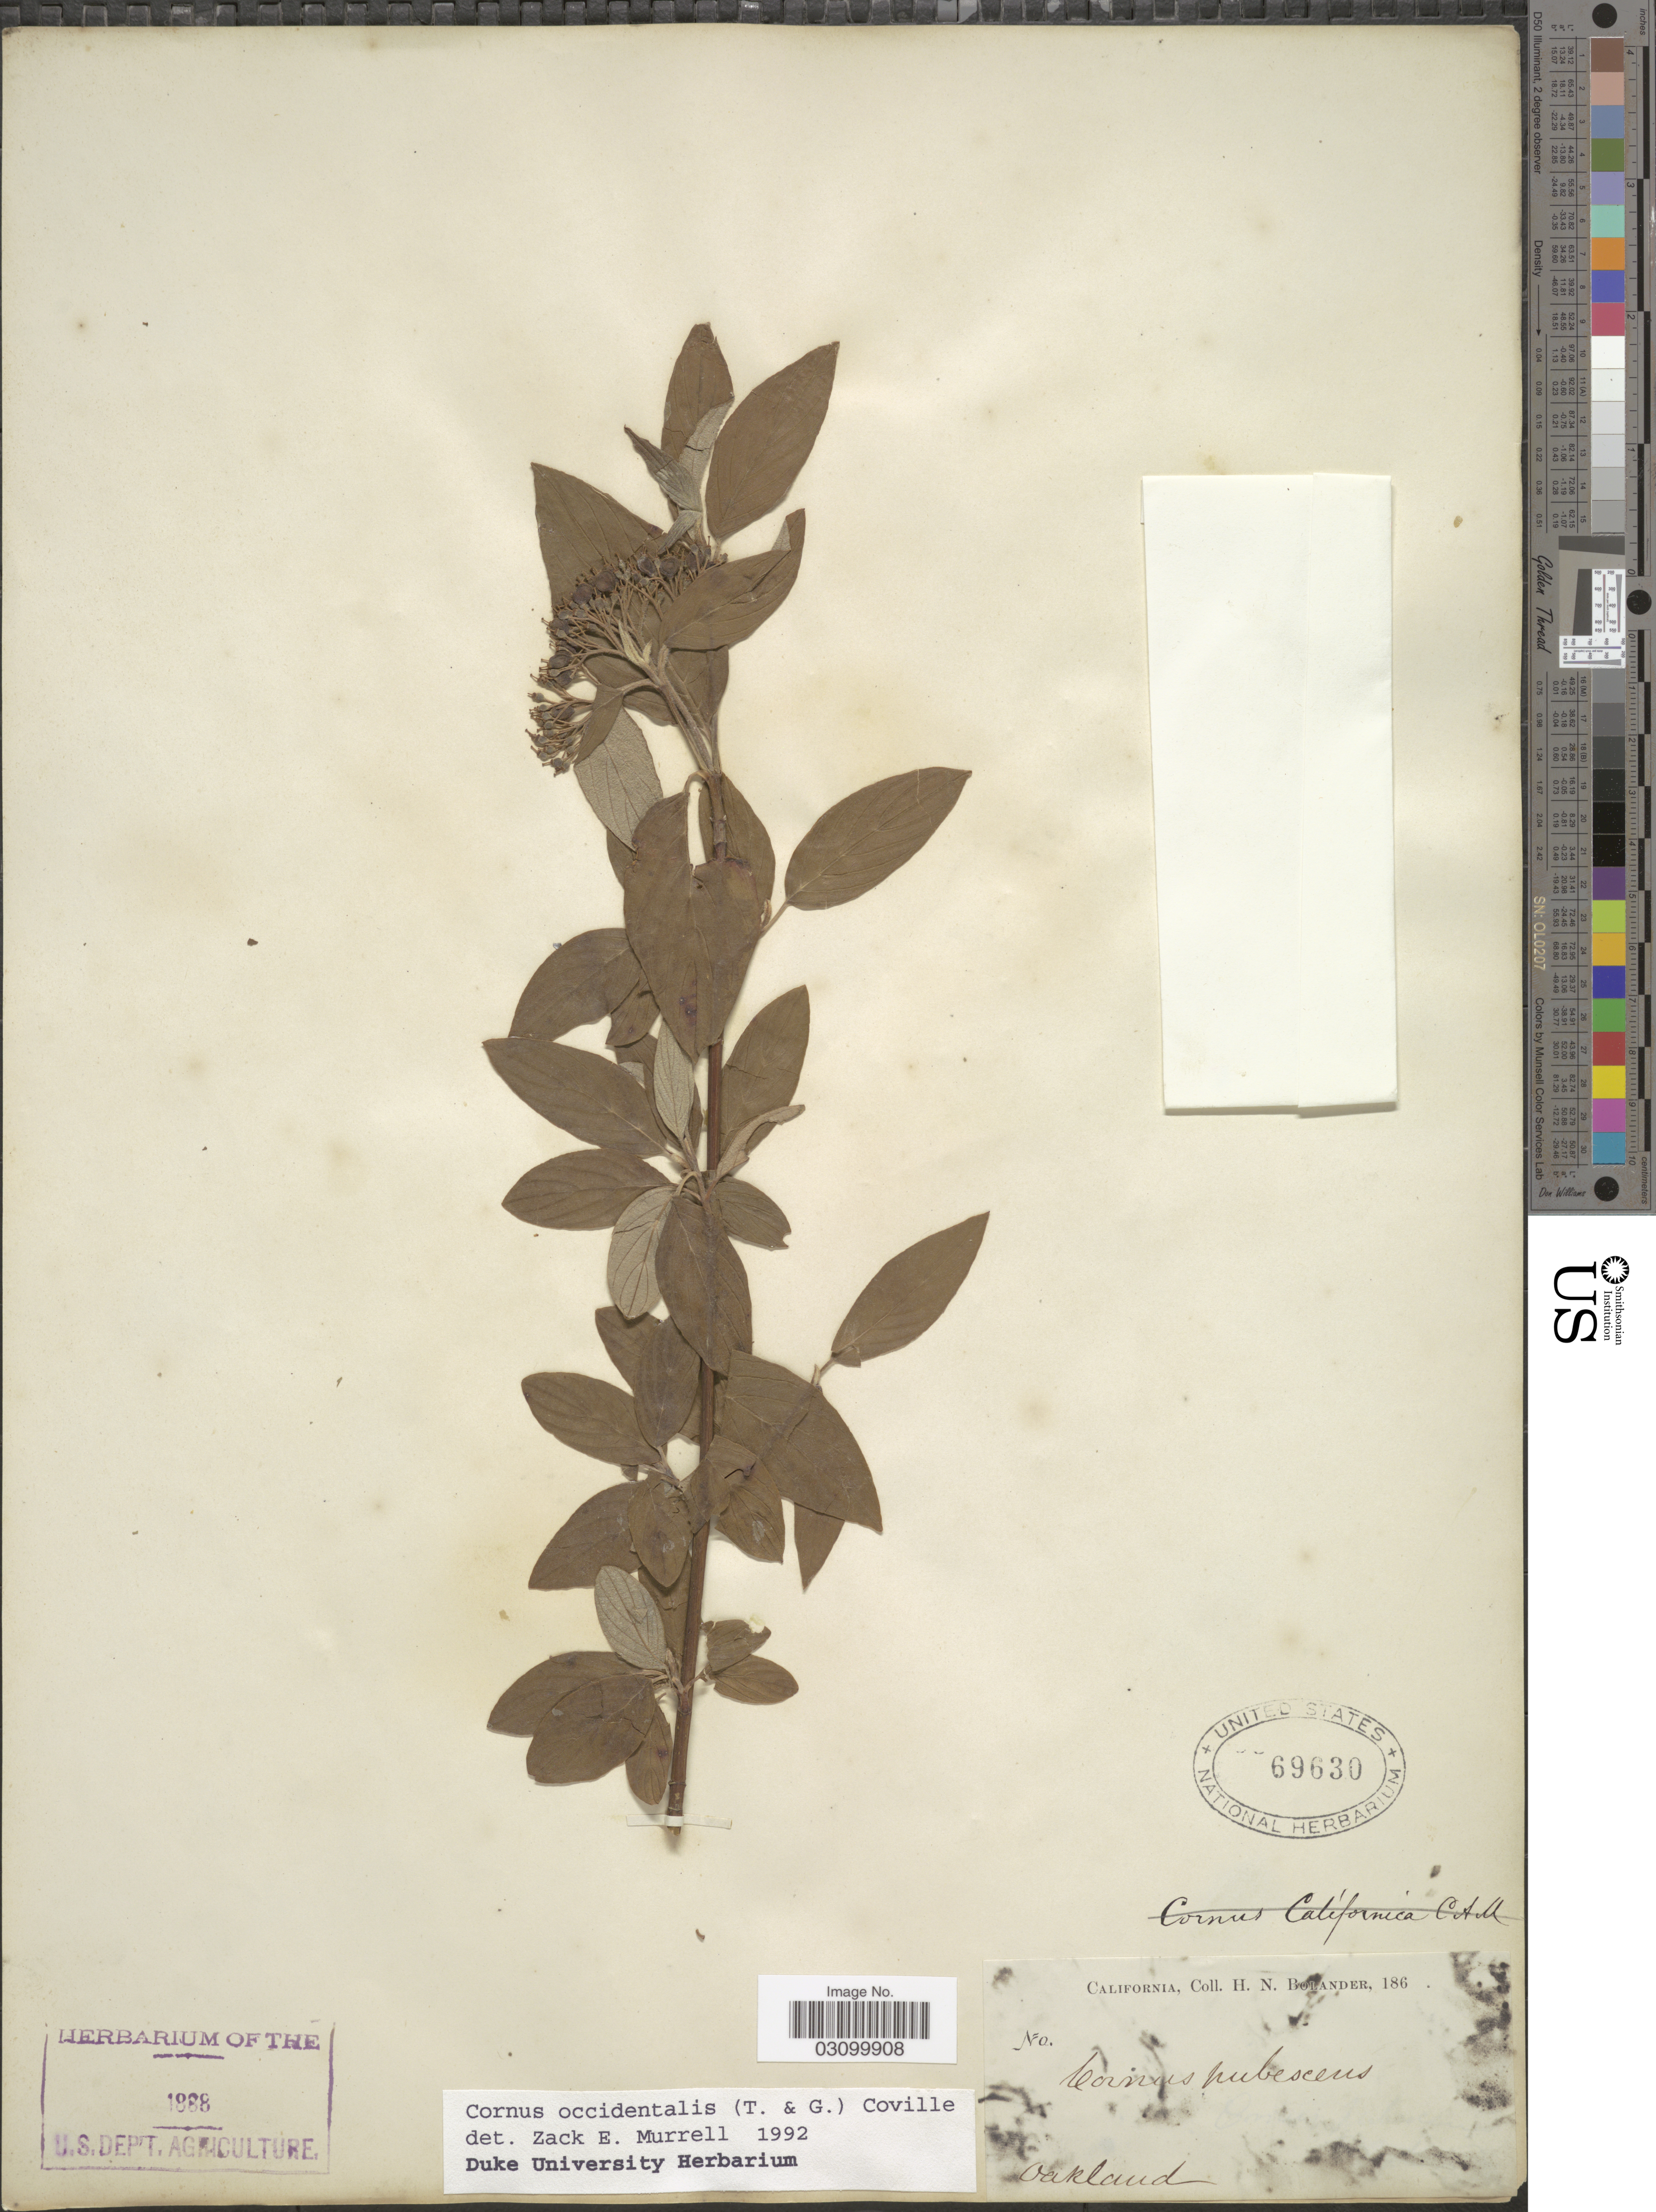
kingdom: Plantae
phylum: Tracheophyta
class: Magnoliopsida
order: Cornales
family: Cornaceae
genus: Cornus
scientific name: Cornus occidentalis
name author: (Torr. & A. Gray) Coville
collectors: H. Bolander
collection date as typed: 186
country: United States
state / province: California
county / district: Alameda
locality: Oakland.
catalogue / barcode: US 69630